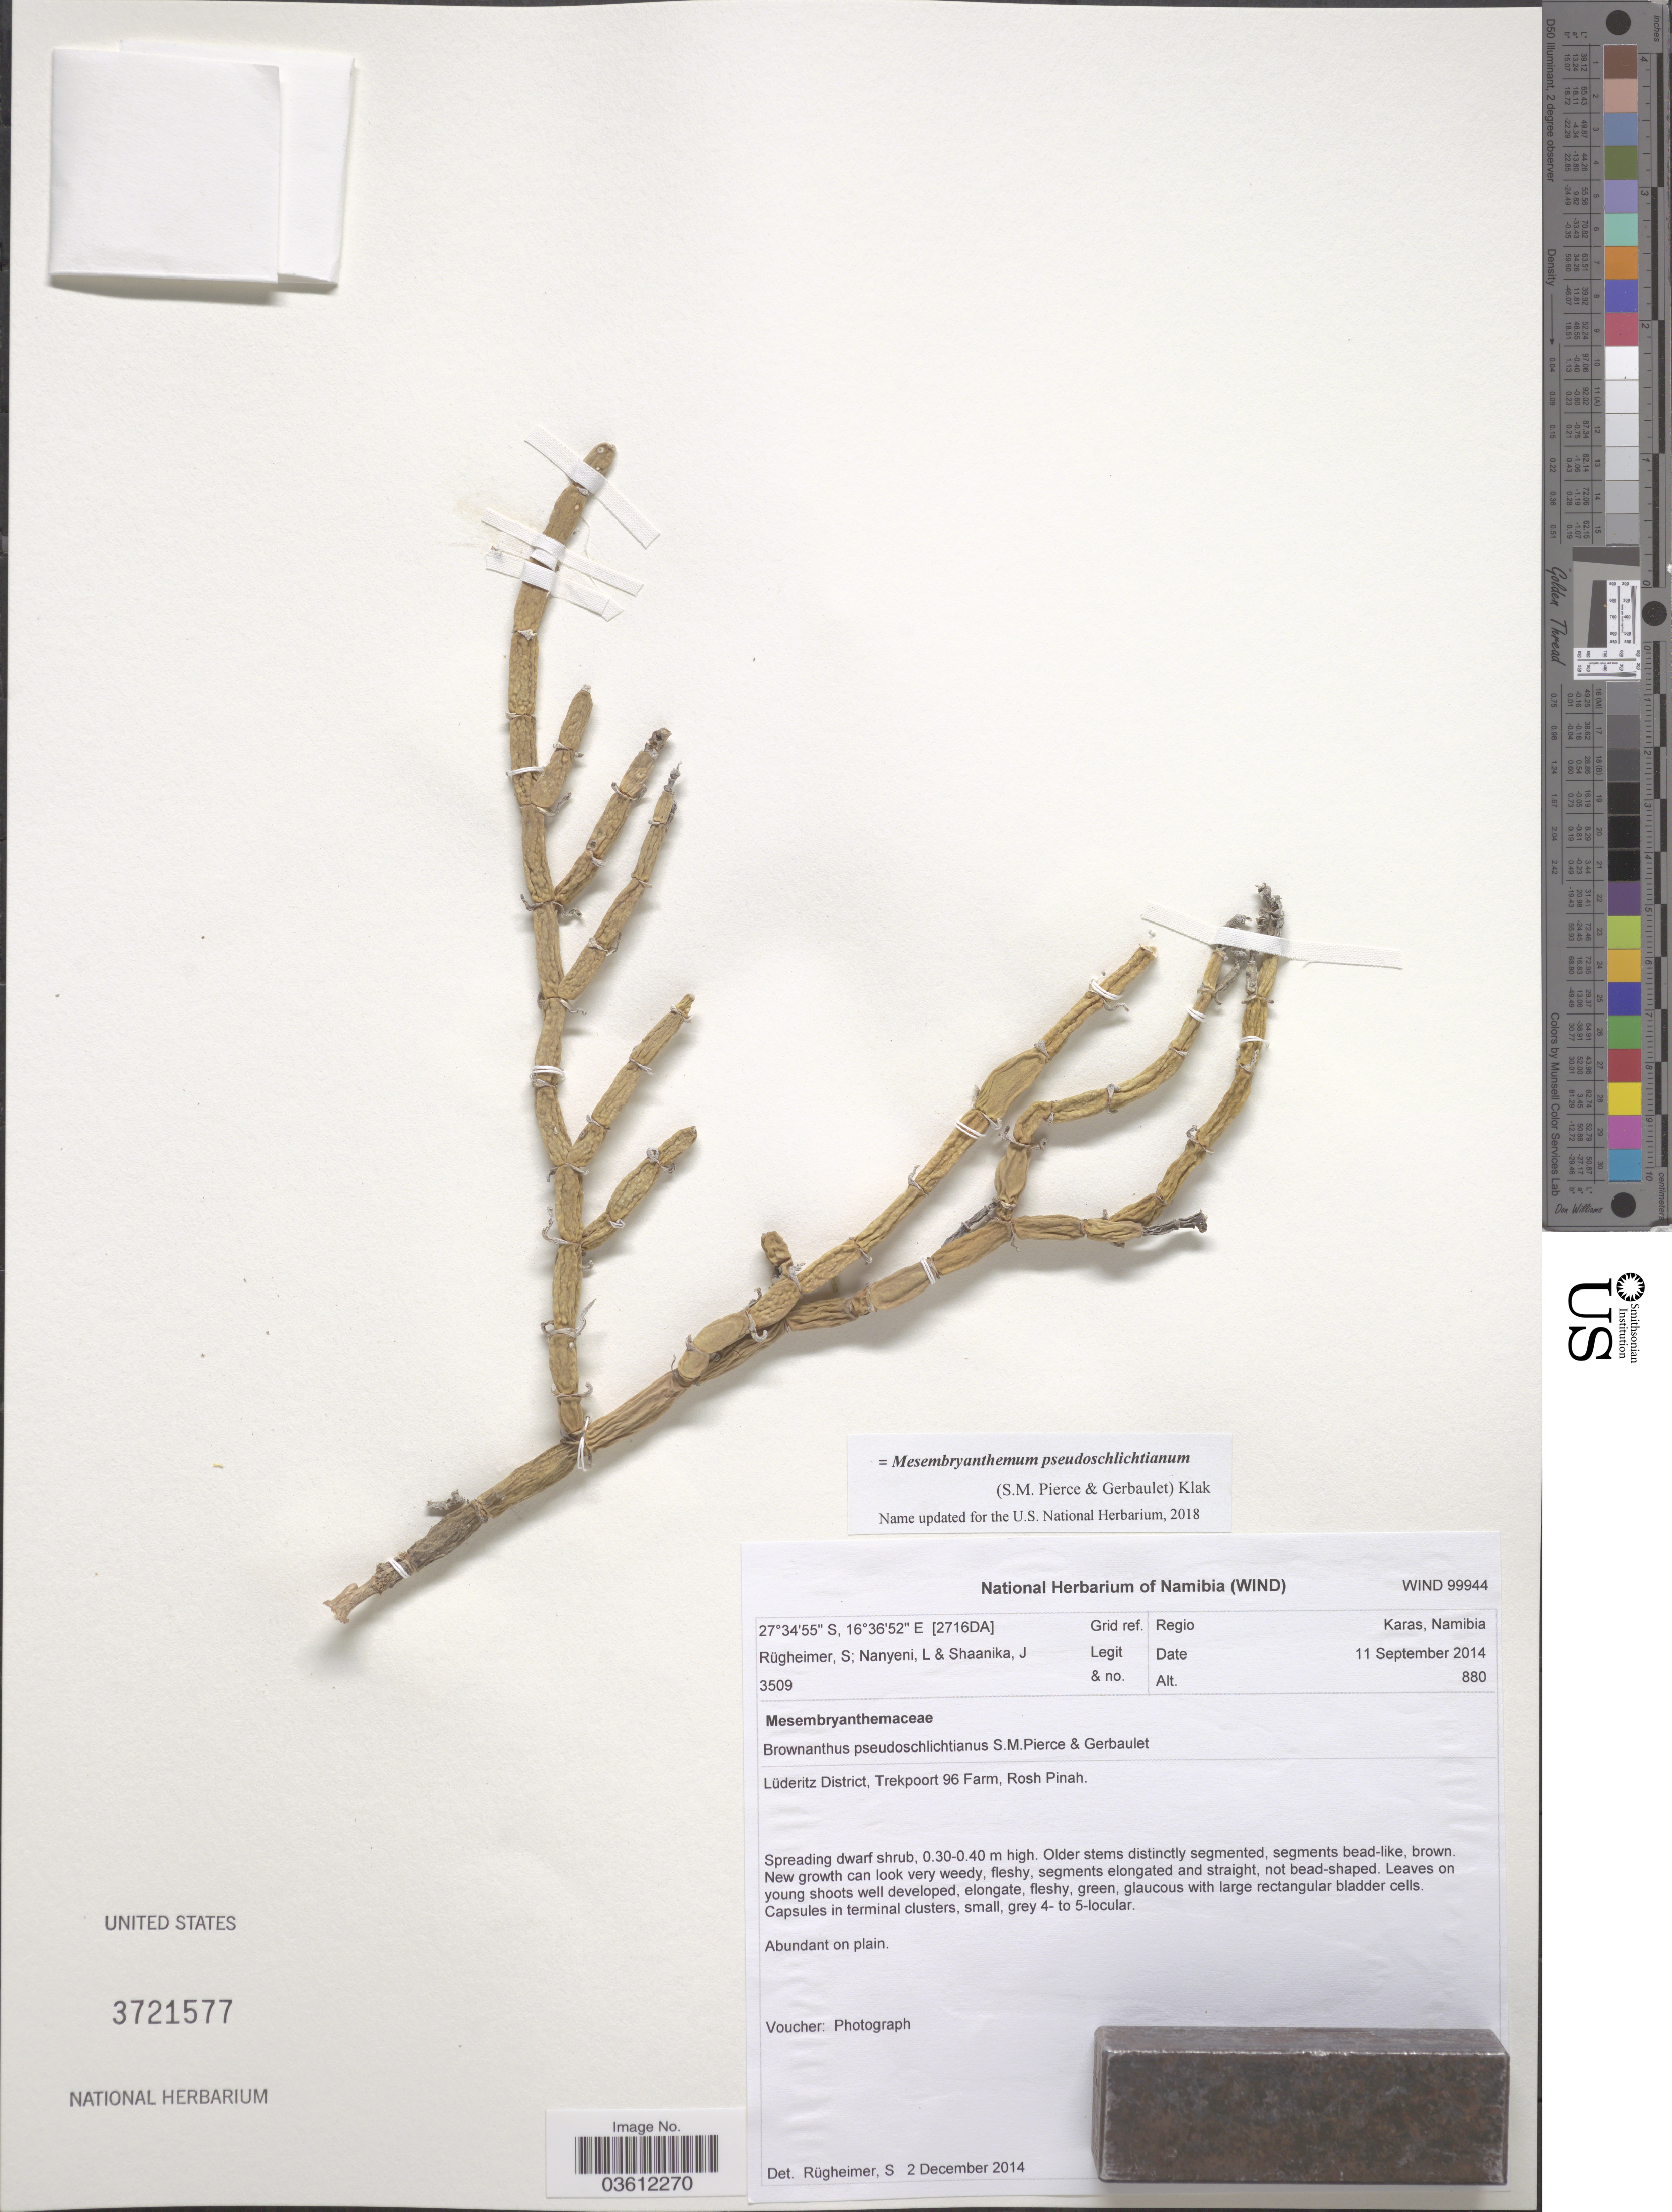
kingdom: Plantae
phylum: Tracheophyta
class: Magnoliopsida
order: Caryophyllales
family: Aizoaceae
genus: Mesembryanthemum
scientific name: Mesembryanthemum pseudoschlichtianum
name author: (S.M. Pierce & Gerbaulet) Klak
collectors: S. Rugheimer, L. Nanyeni & J. Shaanika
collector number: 3509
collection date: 2014-09-11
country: Namibia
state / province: Karas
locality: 2716DA Grid ref. Lüderitz District, Trekpoort 96 Farm, Rosh Pinah.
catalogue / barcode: US 3721577